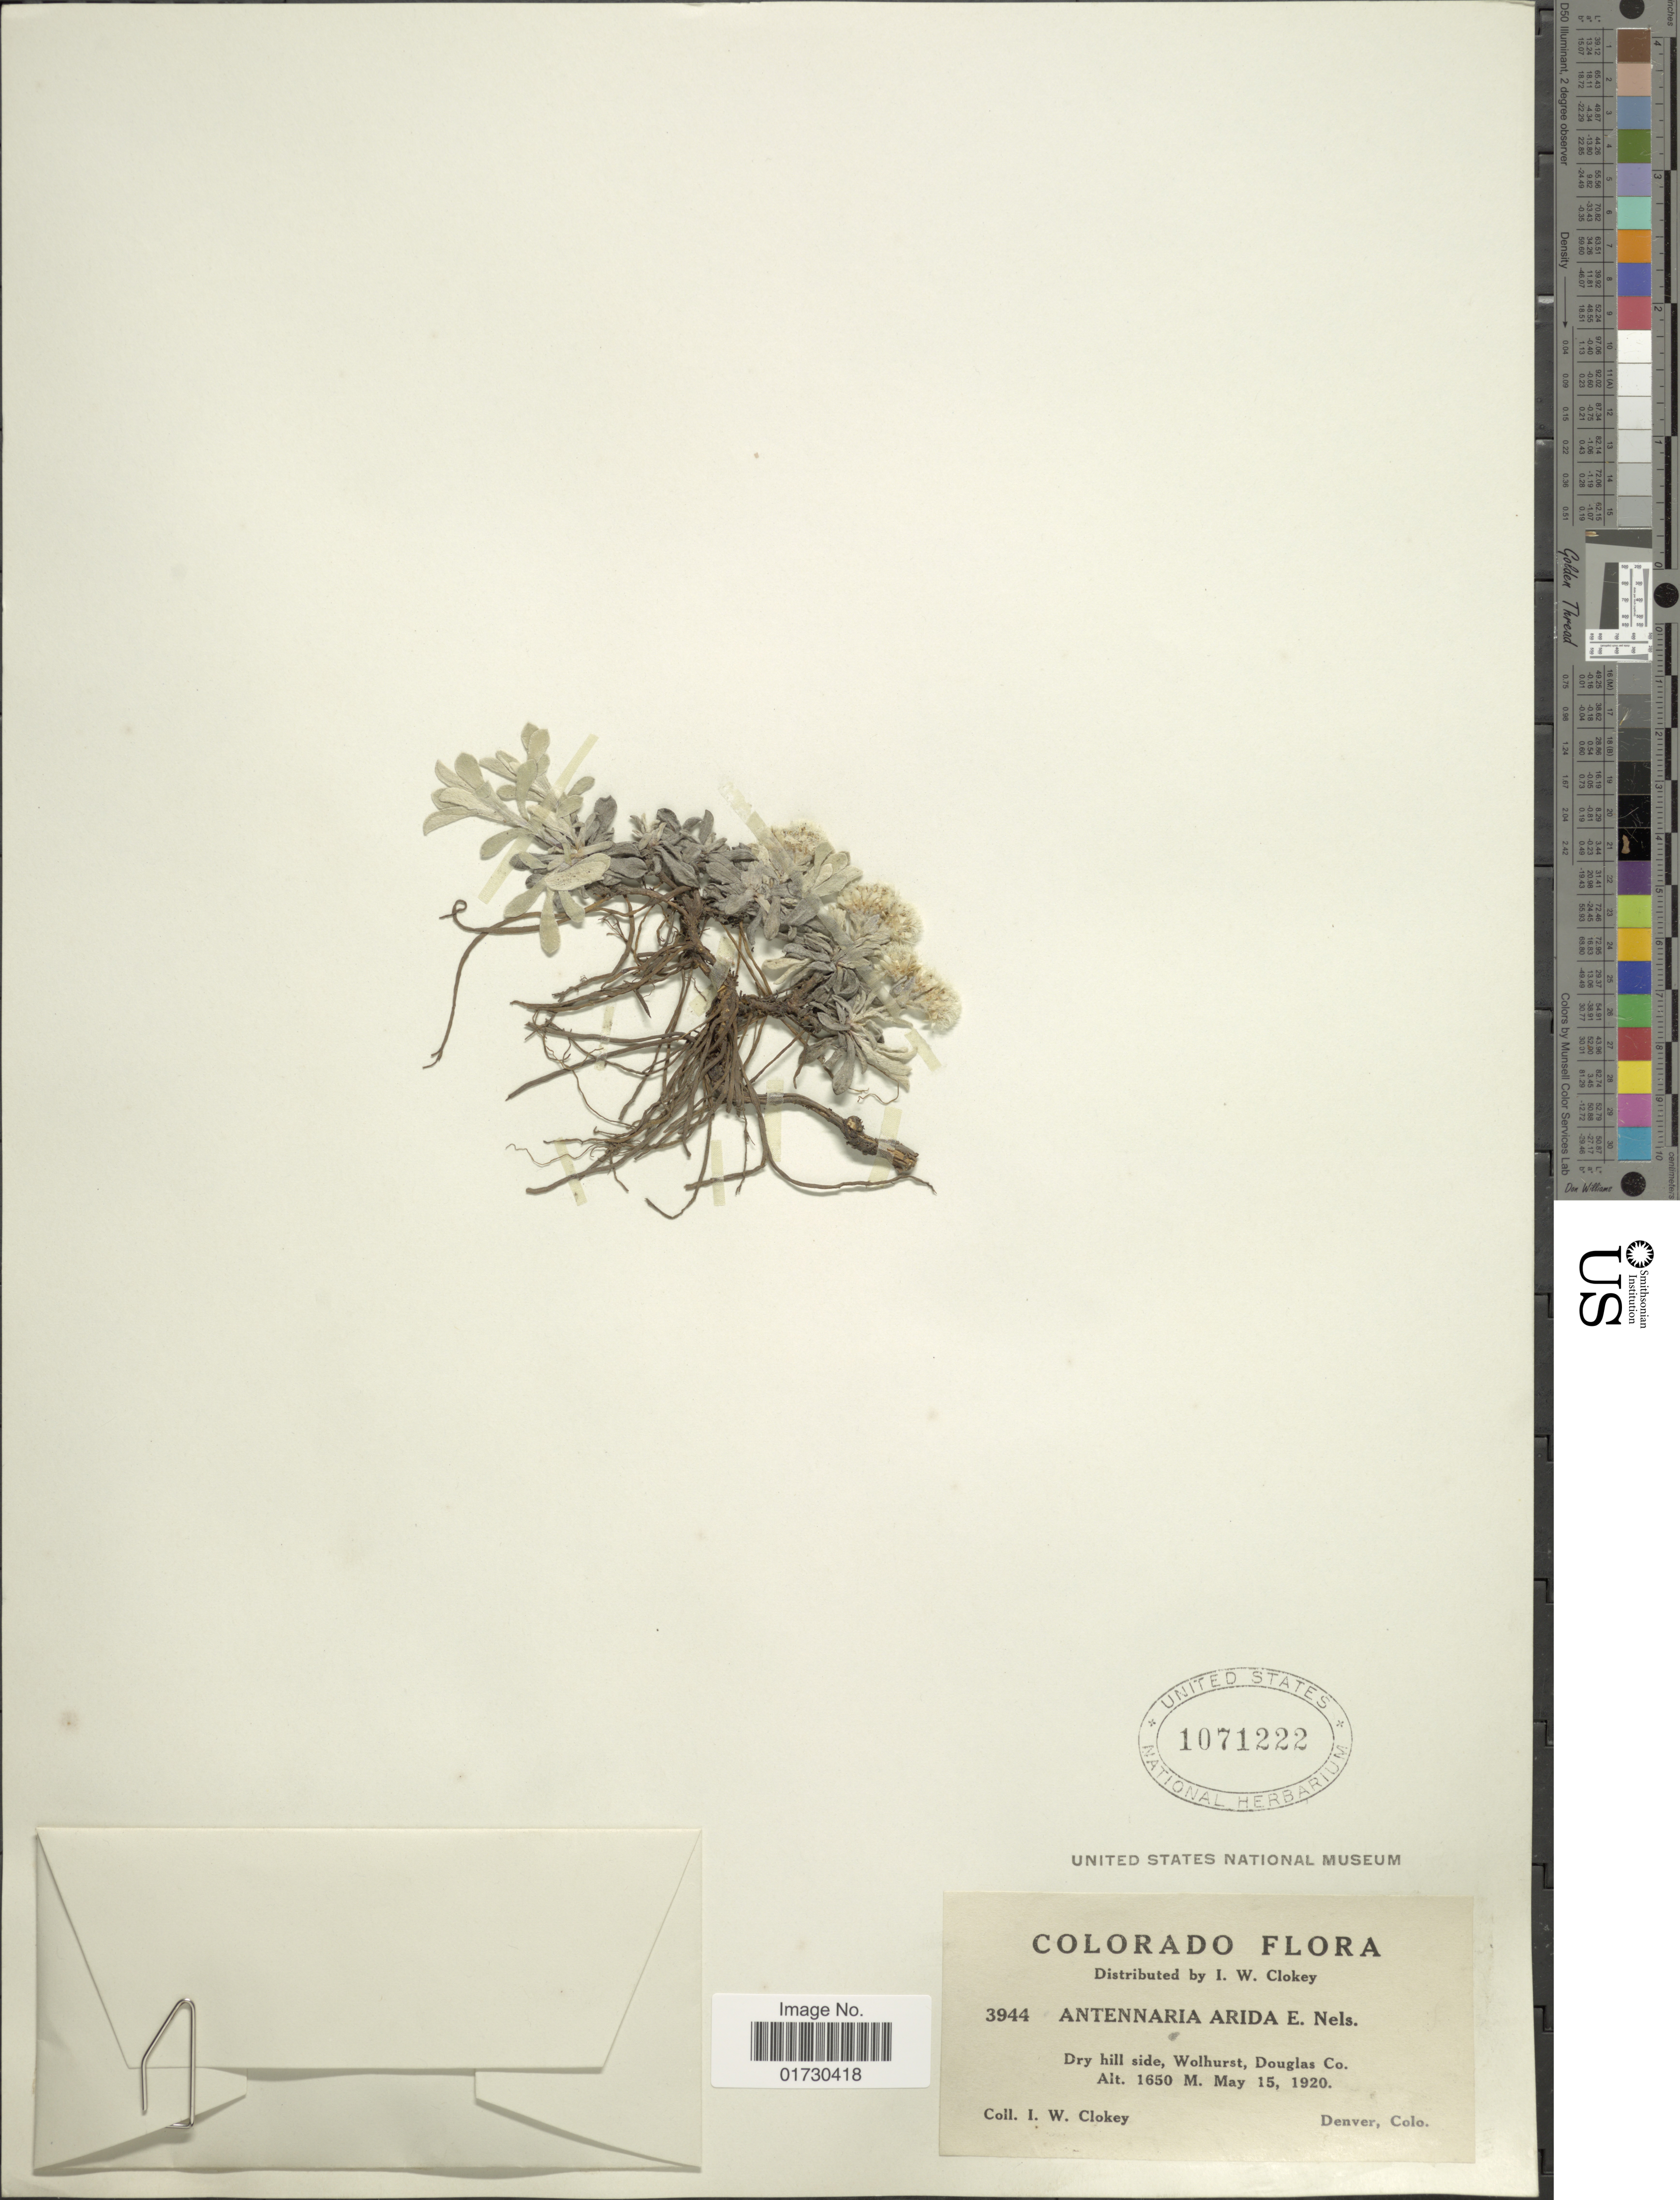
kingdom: Plantae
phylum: Tracheophyta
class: Magnoliopsida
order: Asterales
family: Asteraceae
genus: Antennaria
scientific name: Antennaria arida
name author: E.E. Nelson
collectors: I. W. Clokey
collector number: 3944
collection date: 1920-05-15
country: United States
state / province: Colorado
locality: Dry hill side, Wolhurstm Douglas Co.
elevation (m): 1650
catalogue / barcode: US 1071222